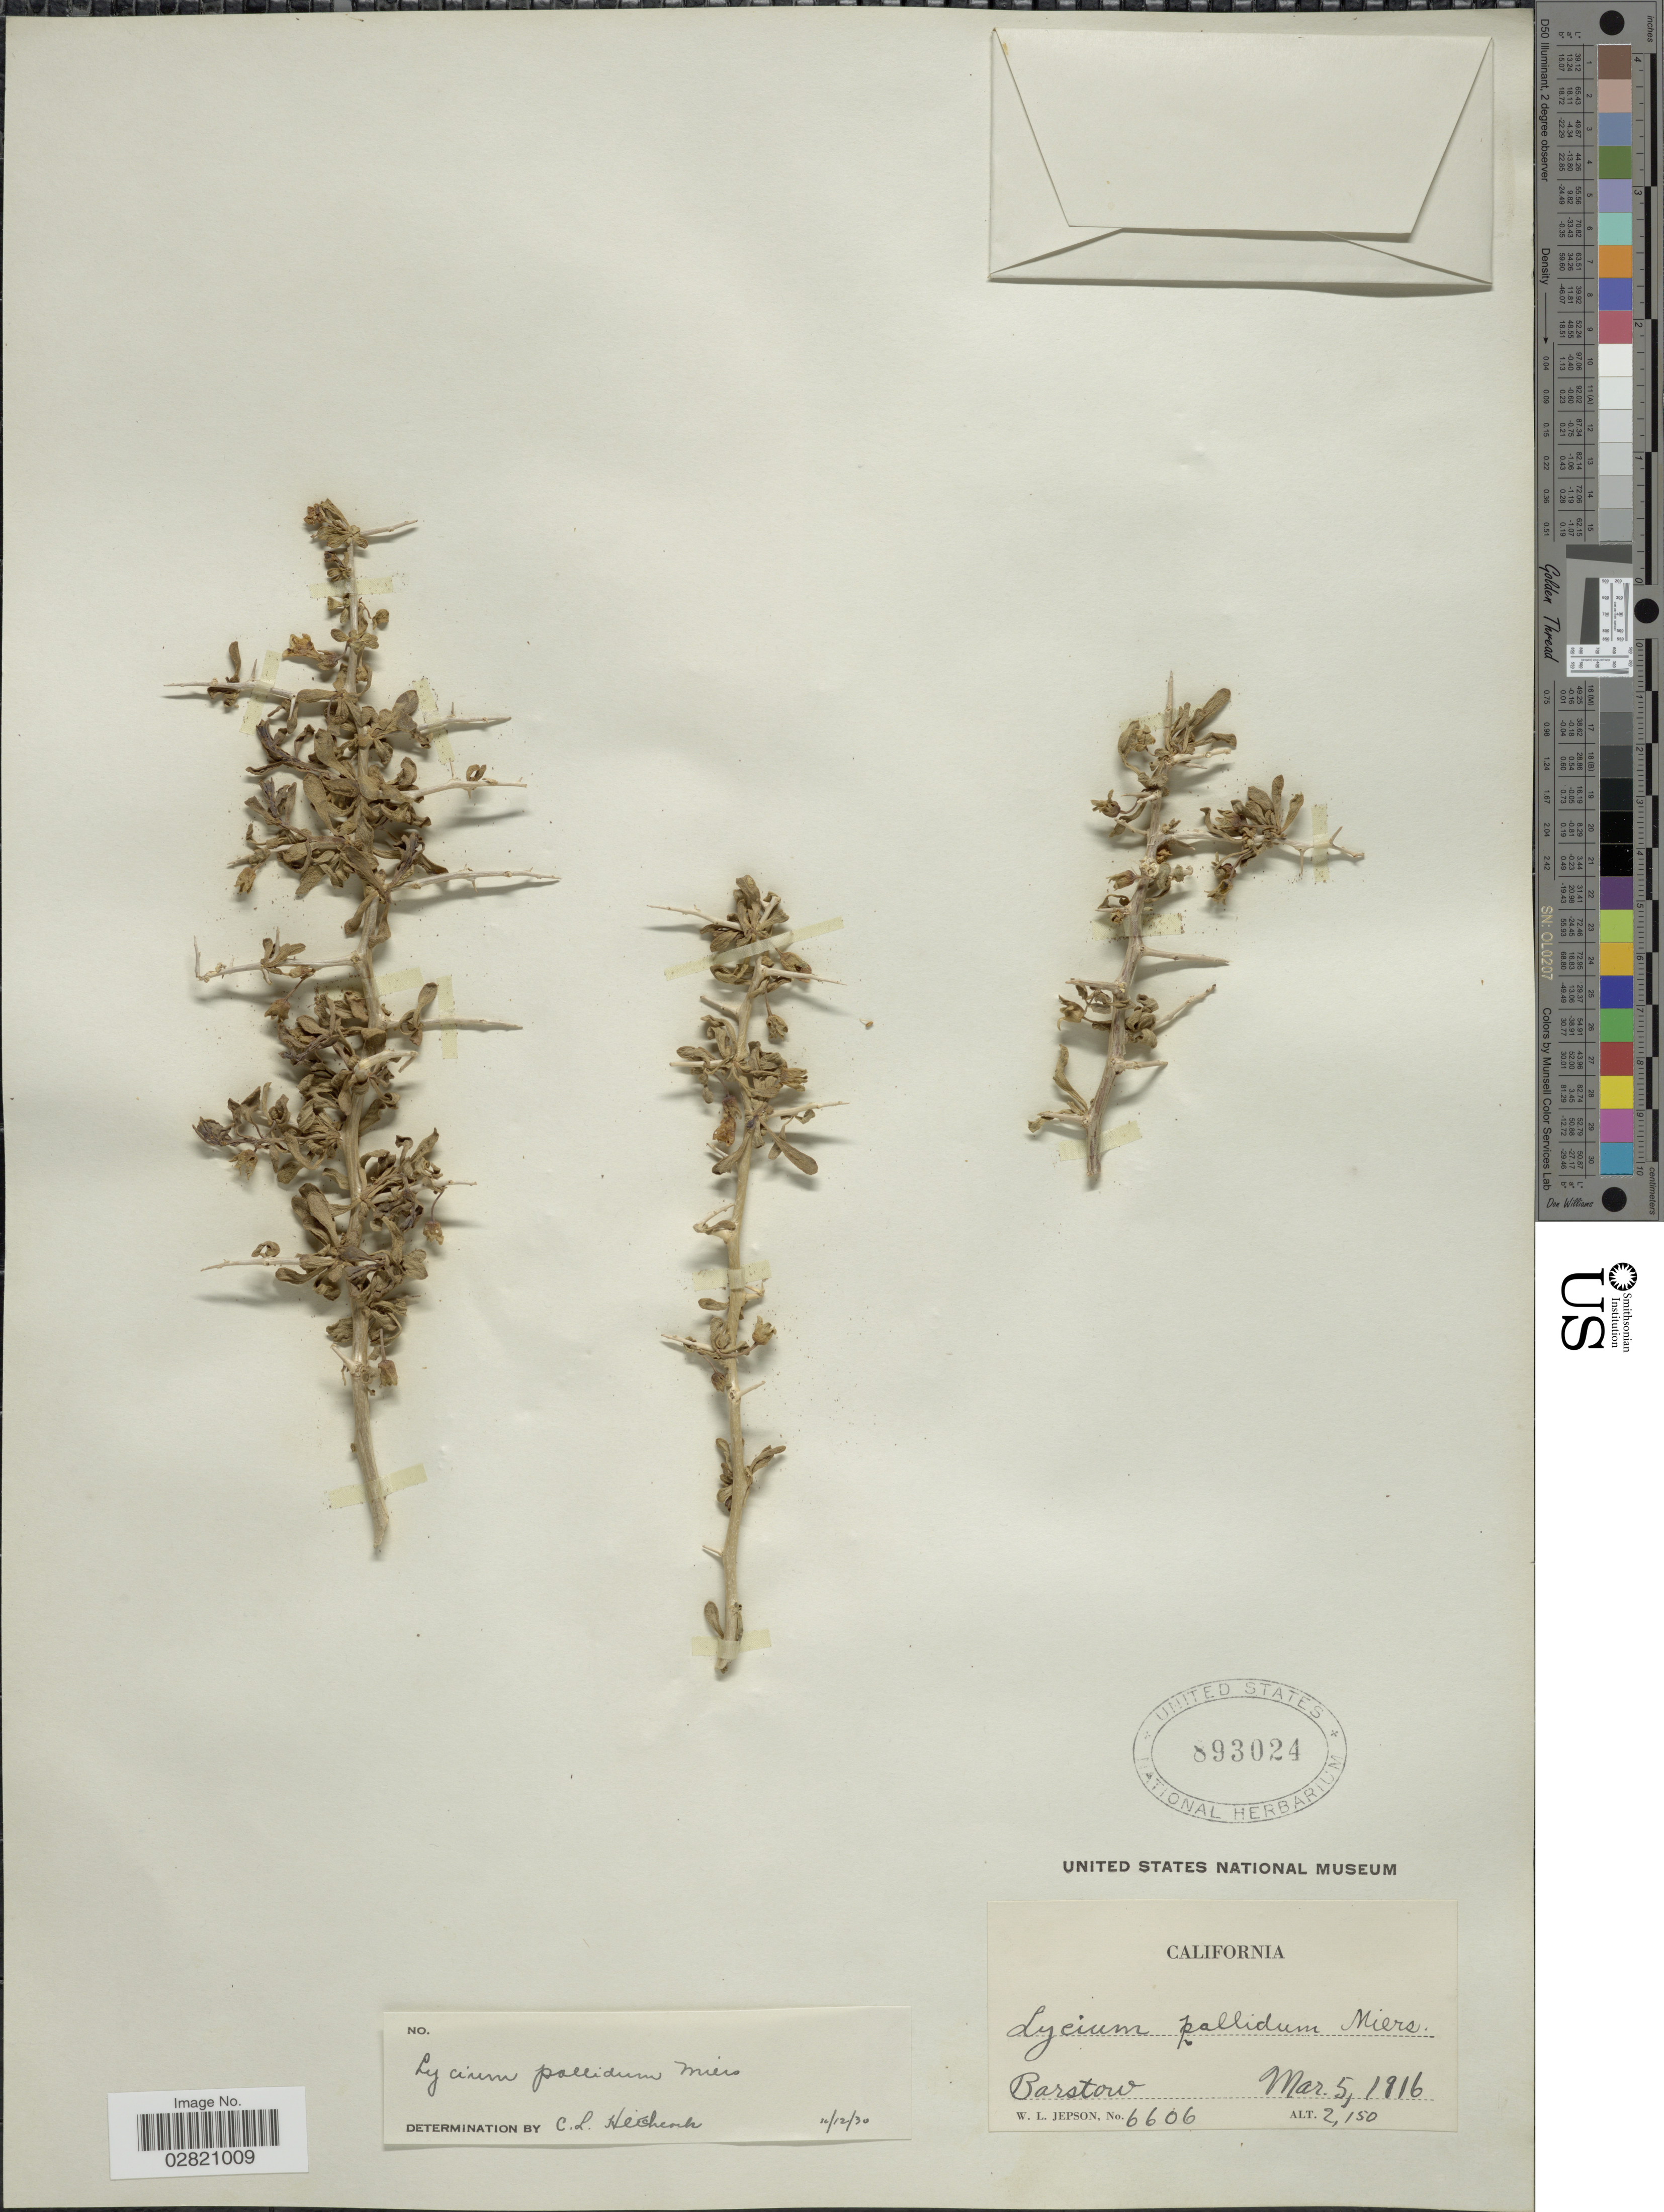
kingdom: Plantae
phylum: Tracheophyta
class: Magnoliopsida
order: Solanales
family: Solanaceae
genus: Lycium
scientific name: Lycium pallidum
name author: Miers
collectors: W. L. Jepson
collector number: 6606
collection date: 1816-03-05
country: United States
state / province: California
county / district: San Bernardino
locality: Barstow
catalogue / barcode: US 893024